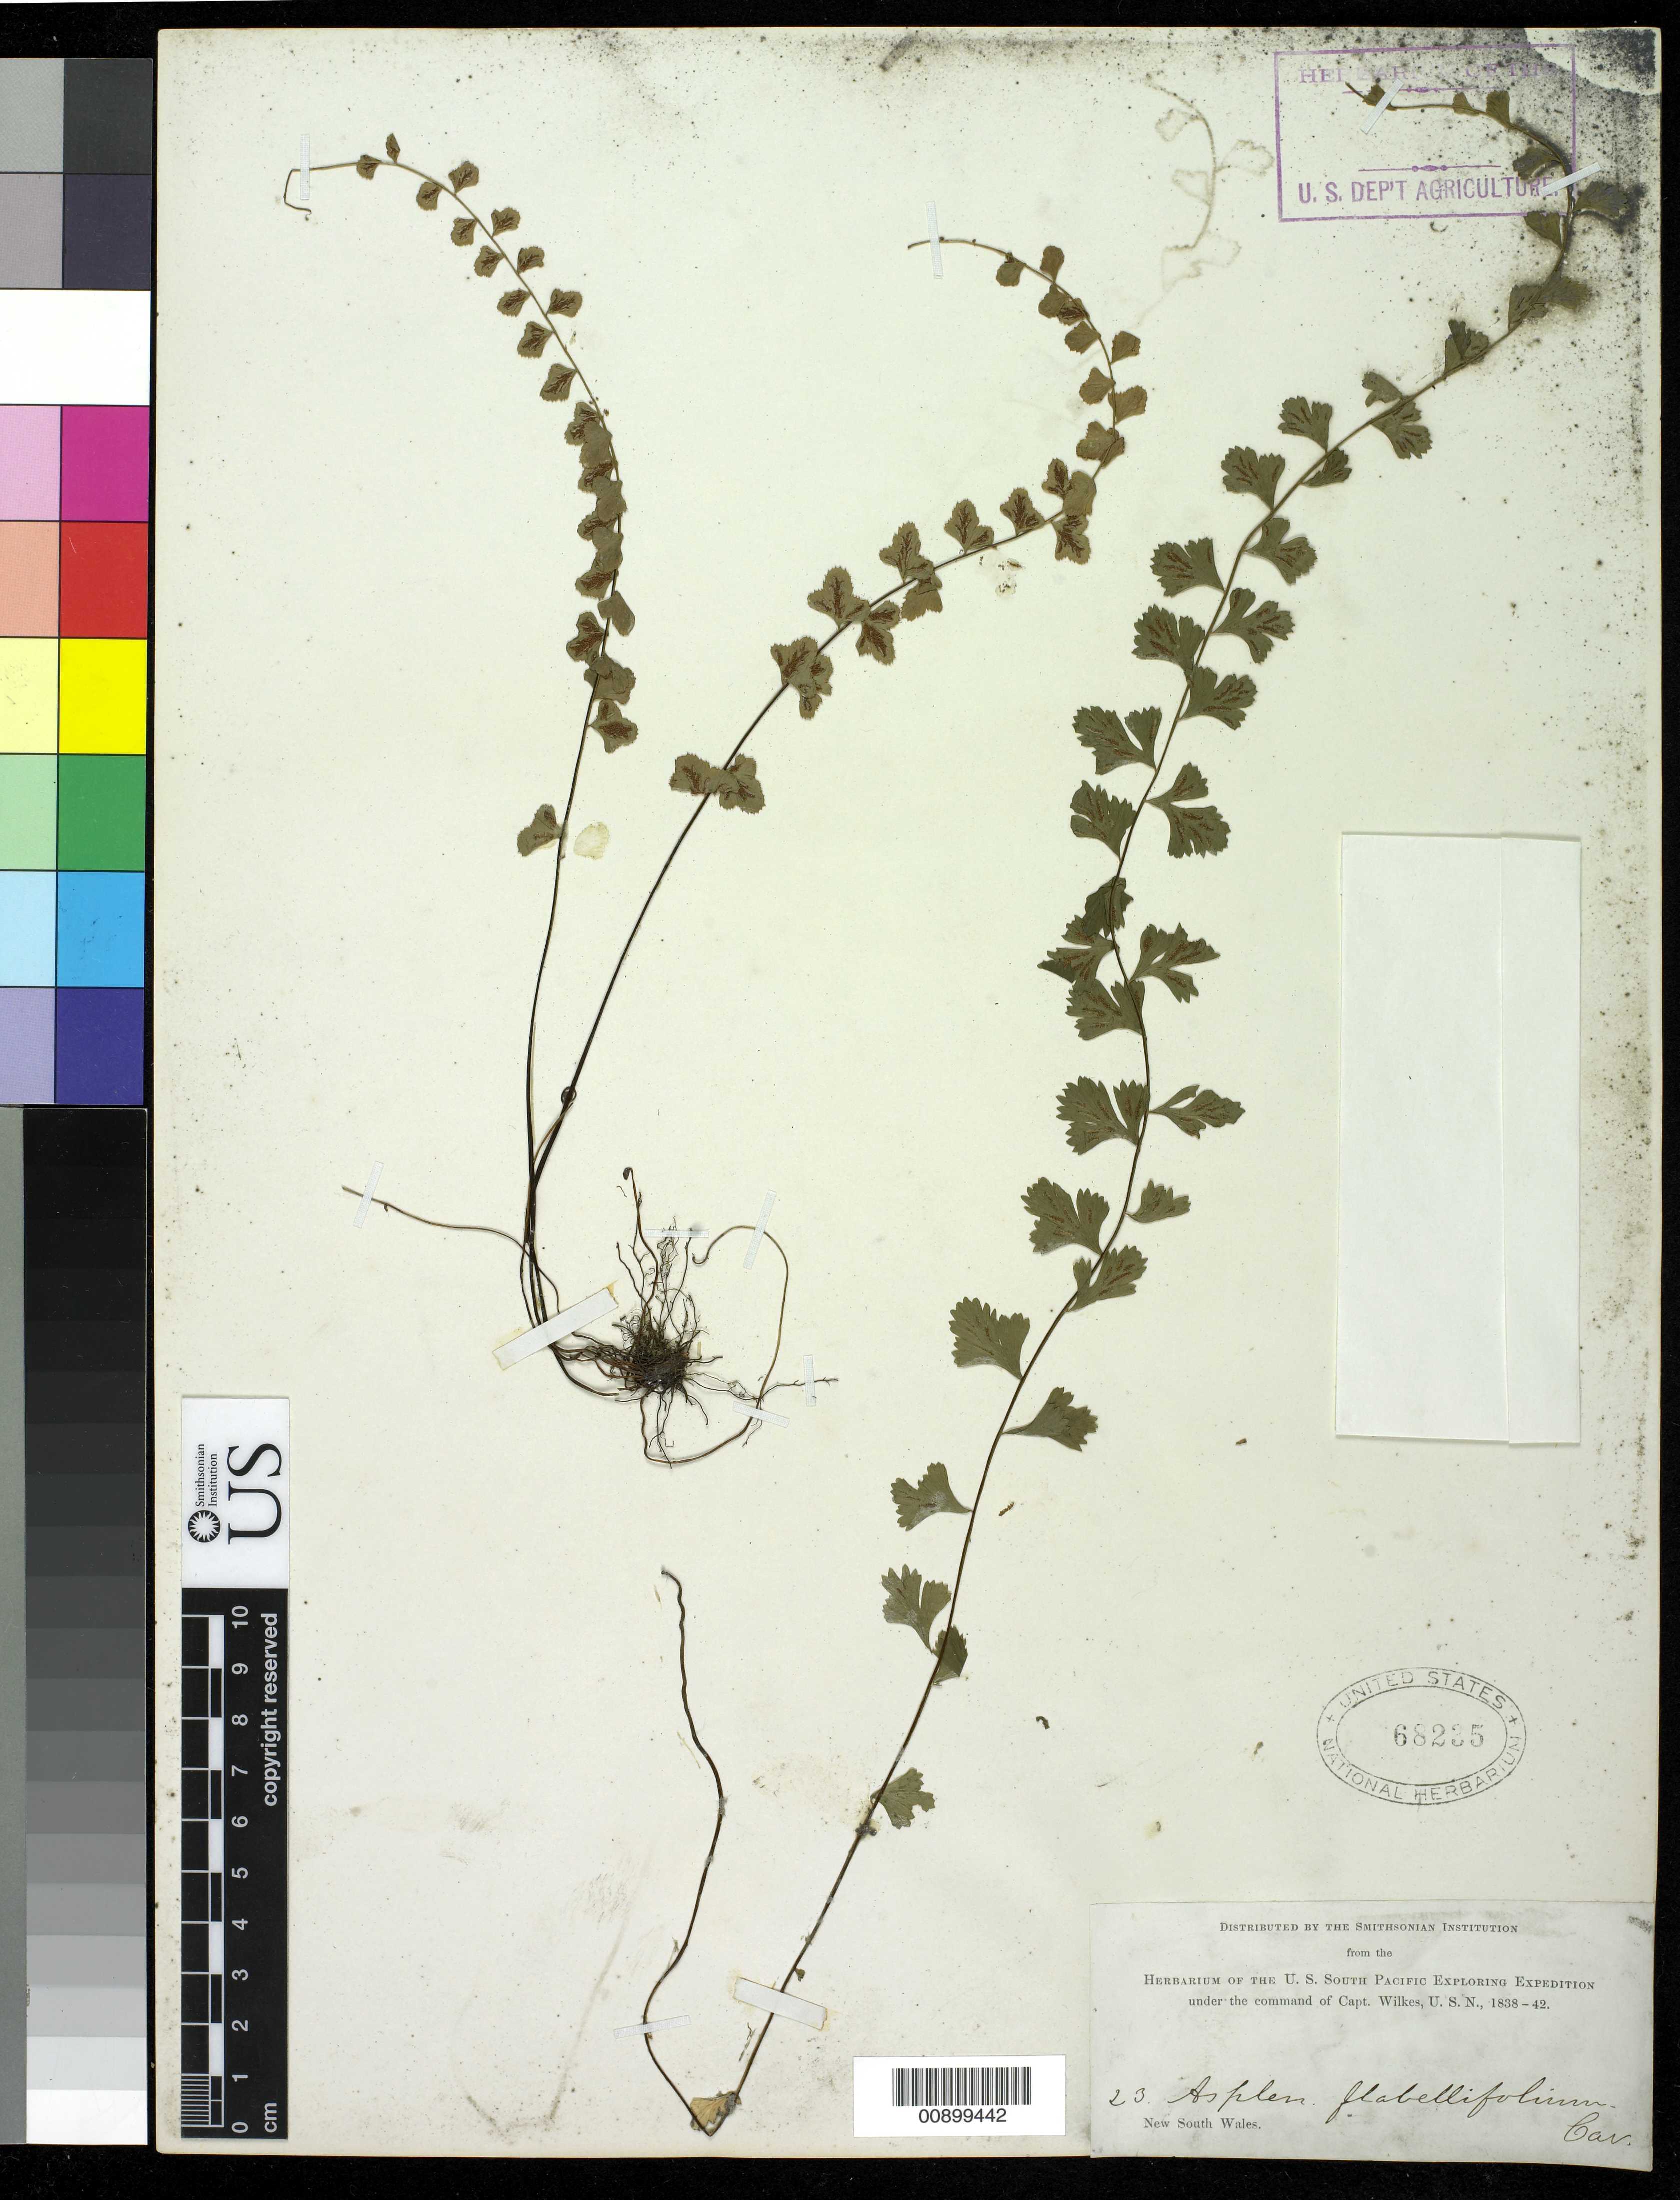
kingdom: Plantae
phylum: Tracheophyta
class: Polypodiopsida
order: Polypodiales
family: Aspleniaceae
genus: Asplenium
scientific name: Asplenium flabellifolium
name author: Cav.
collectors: Wilkes Explor. Exped.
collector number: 23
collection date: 1838/1842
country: Australia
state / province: New South Wales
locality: New S. Wales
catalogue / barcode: US 68235